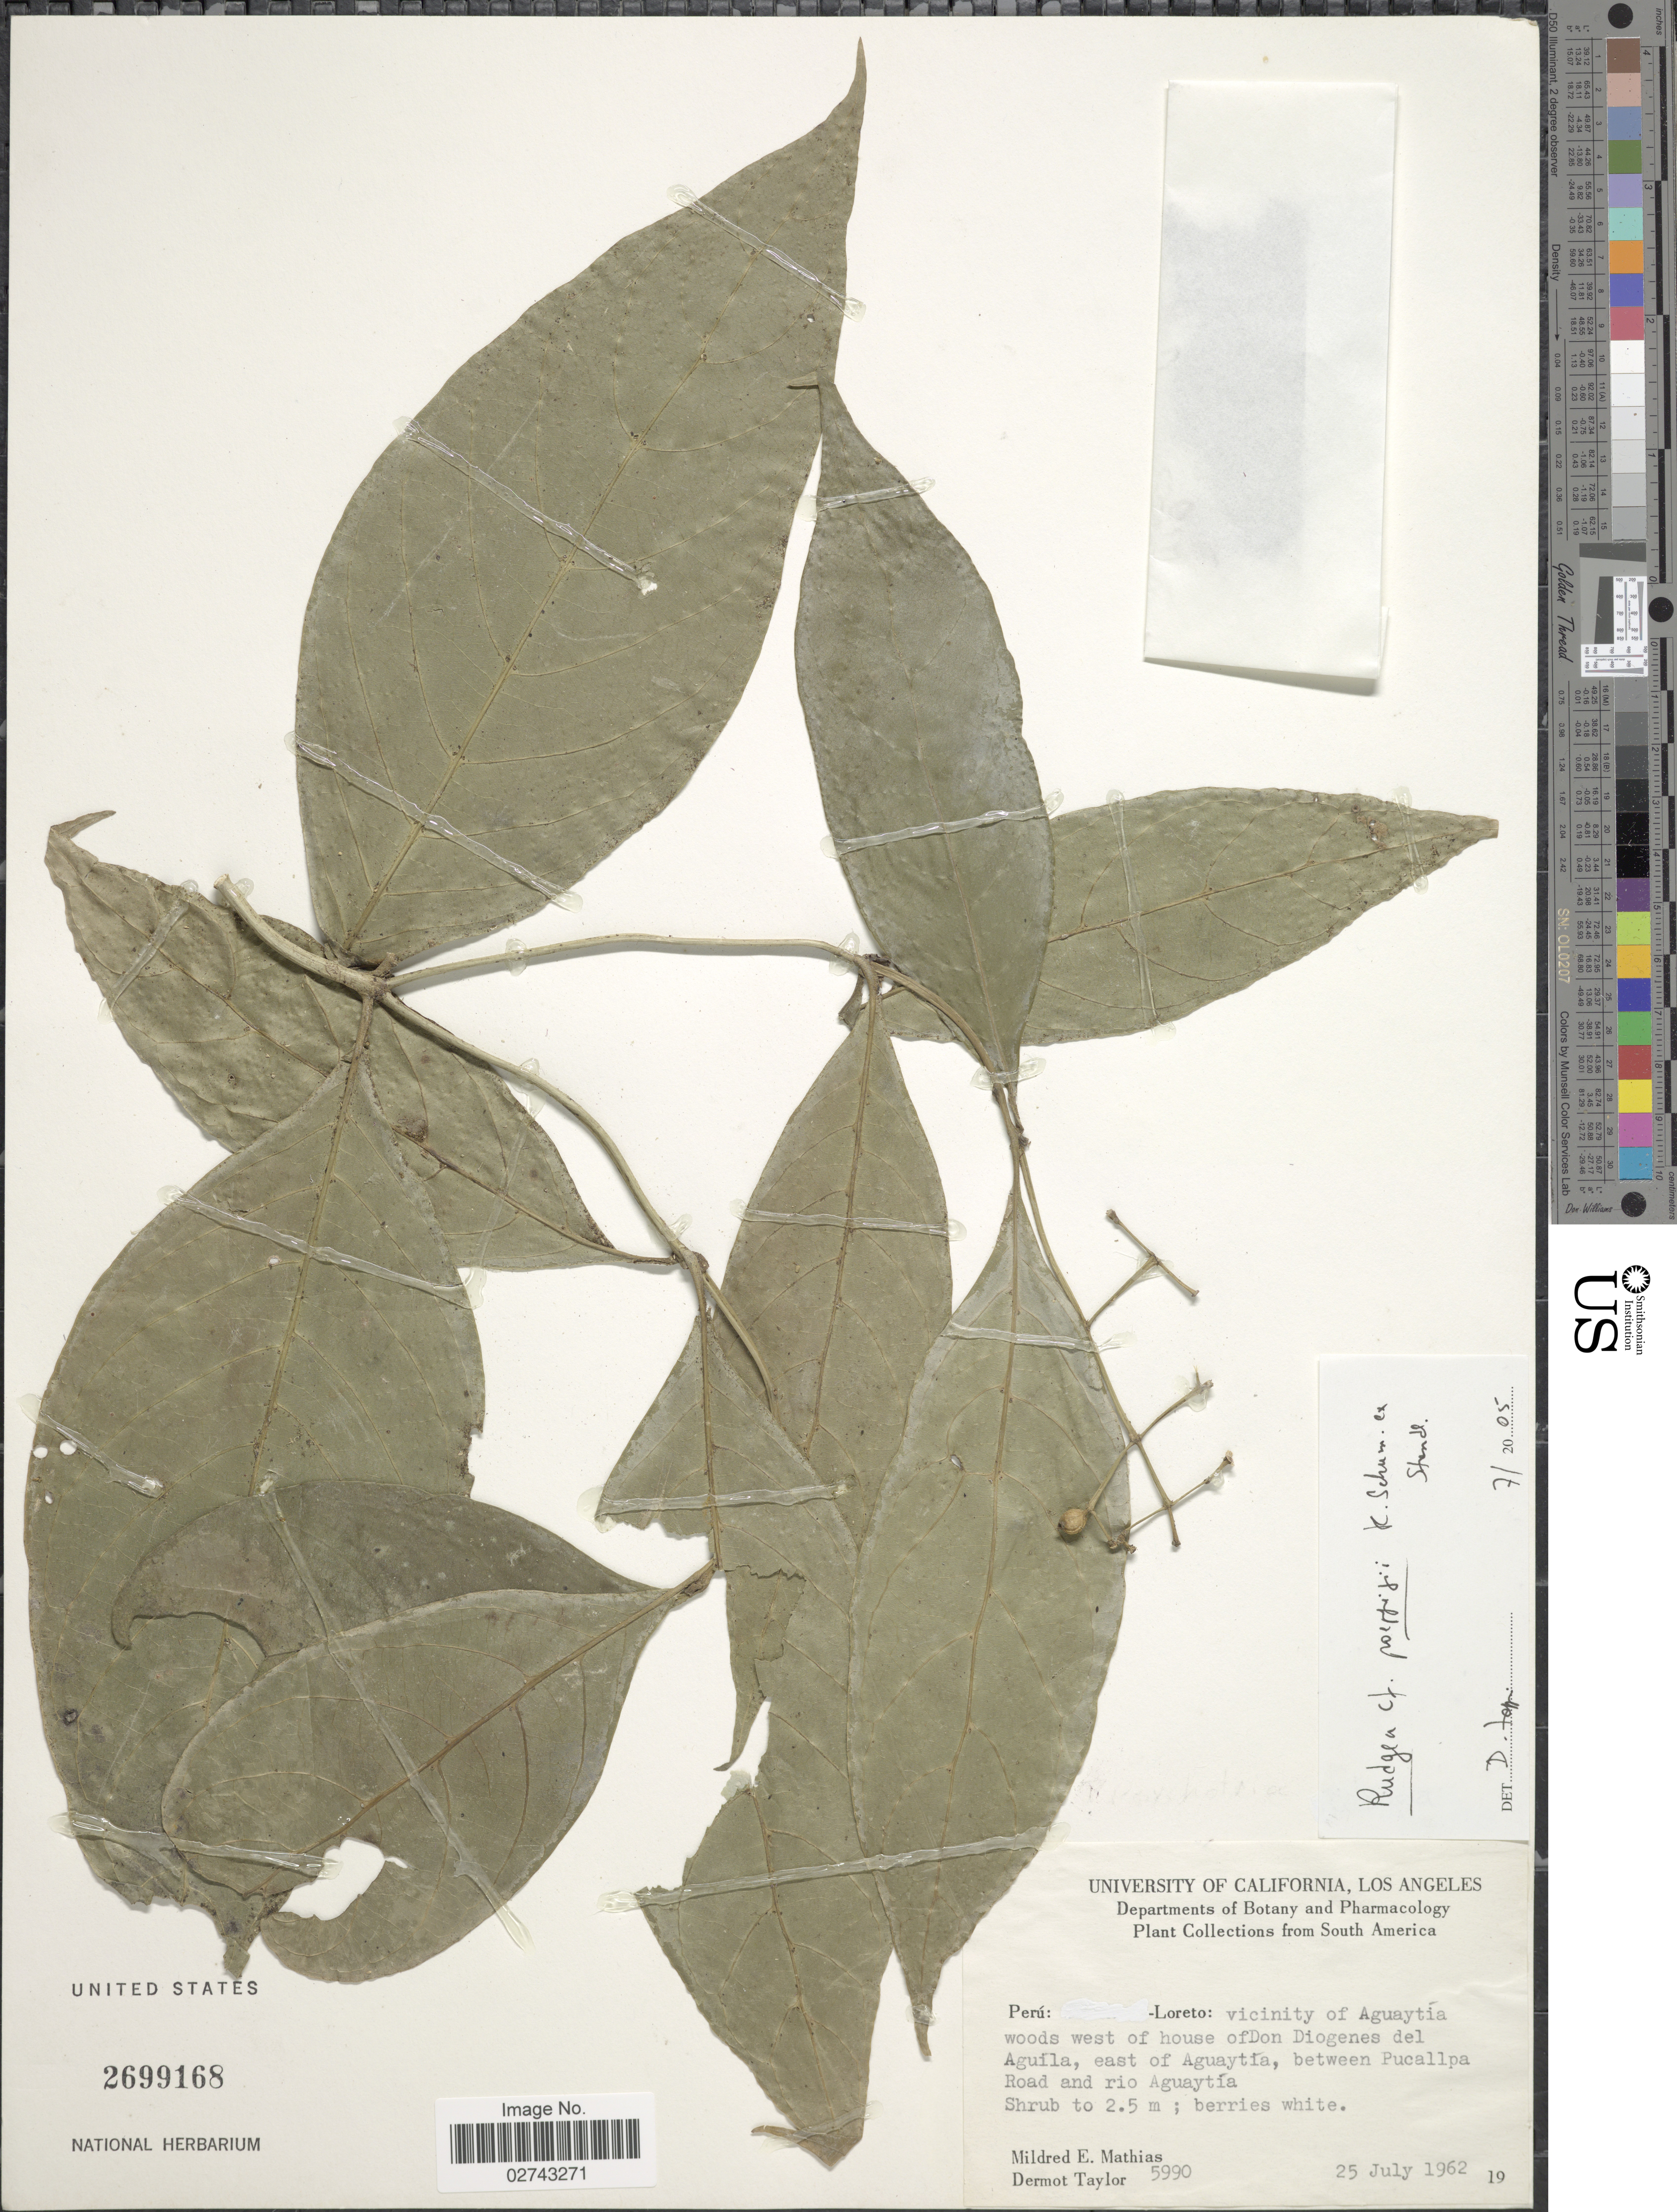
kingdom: Plantae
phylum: Tracheophyta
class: Magnoliopsida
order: Gentianales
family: Rubiaceae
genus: Rudgea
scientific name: Rudgea poeppigii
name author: Schum.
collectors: M. E. Mathias & D. Taylor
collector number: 5990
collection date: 1962-07-25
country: Peru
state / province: Loreto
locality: Vicinity of Aguaytia woods west of house of Don Diogenes del Aguila, east of Aguaytia, between Pucallpa Road and rio Aguaytia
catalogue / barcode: US 2699168